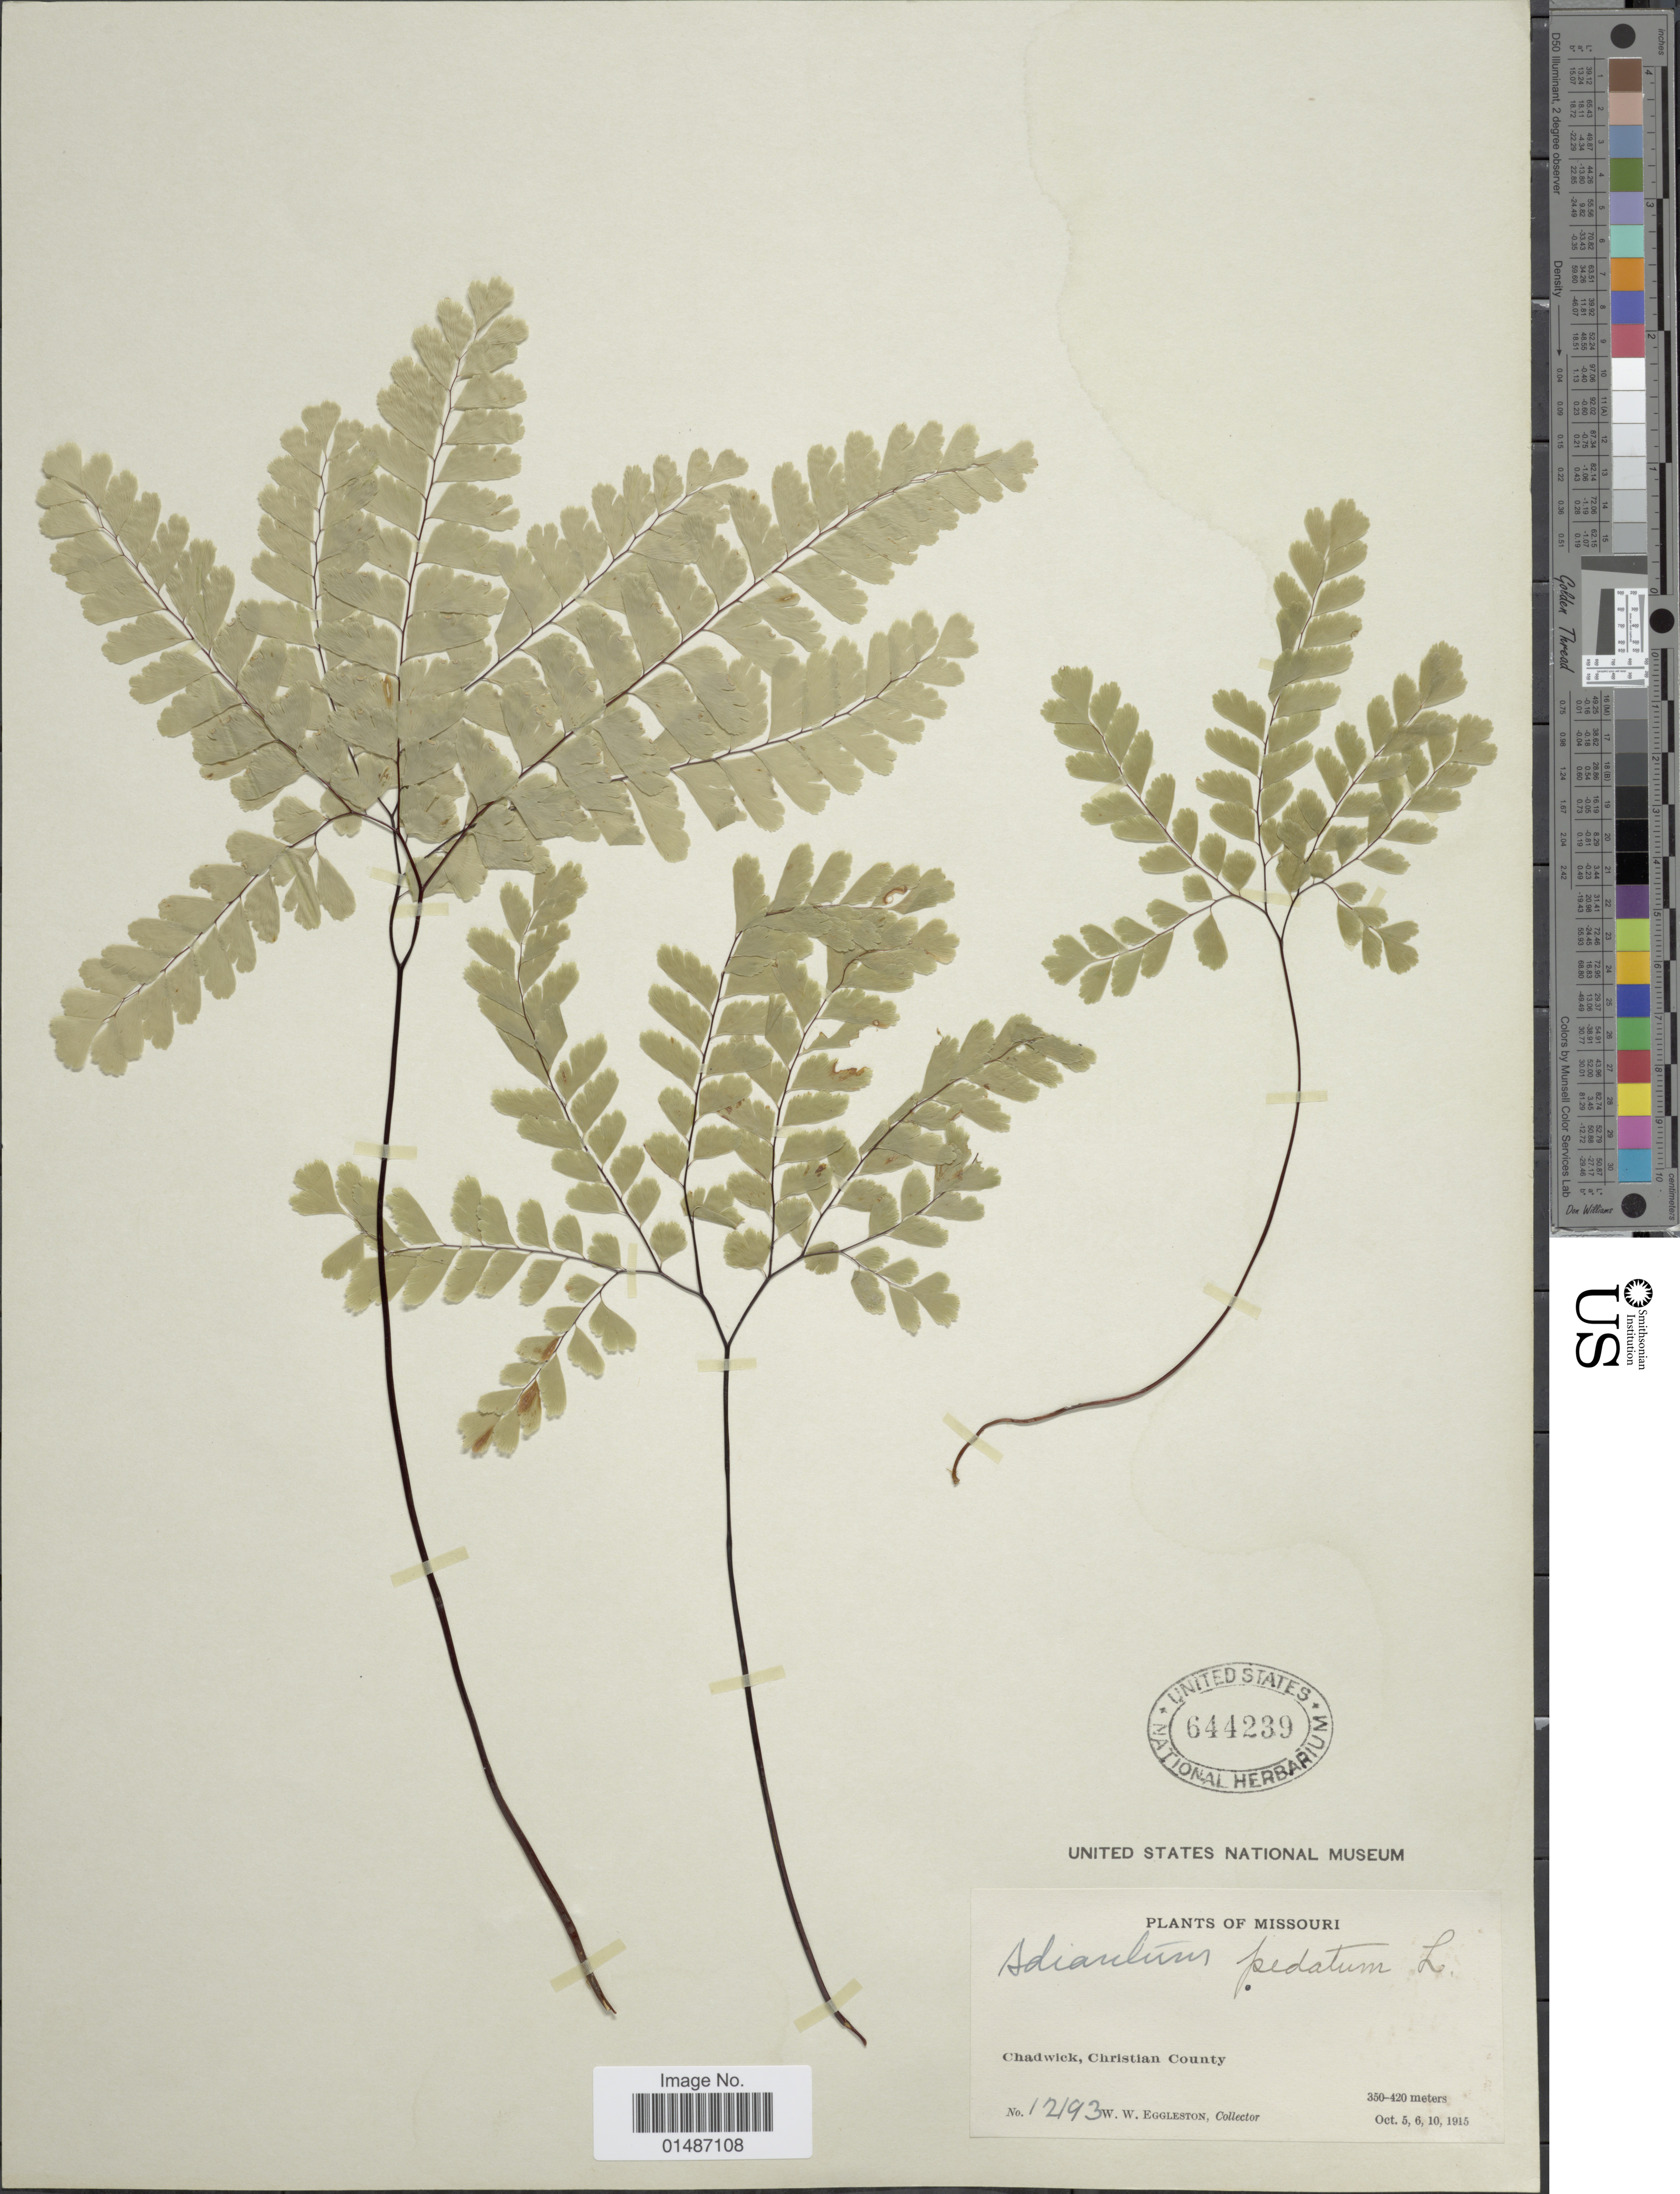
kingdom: Plantae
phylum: Tracheophyta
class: Polypodiopsida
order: Polypodiales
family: Pteridaceae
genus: Adiantum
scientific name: Adiantum pedatum var. pedatum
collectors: W. W. Eggleston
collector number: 12193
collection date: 1915-10-05/1915-10-10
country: United States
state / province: Missouri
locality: Chadwick, Christian County.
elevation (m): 350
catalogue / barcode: US 644239